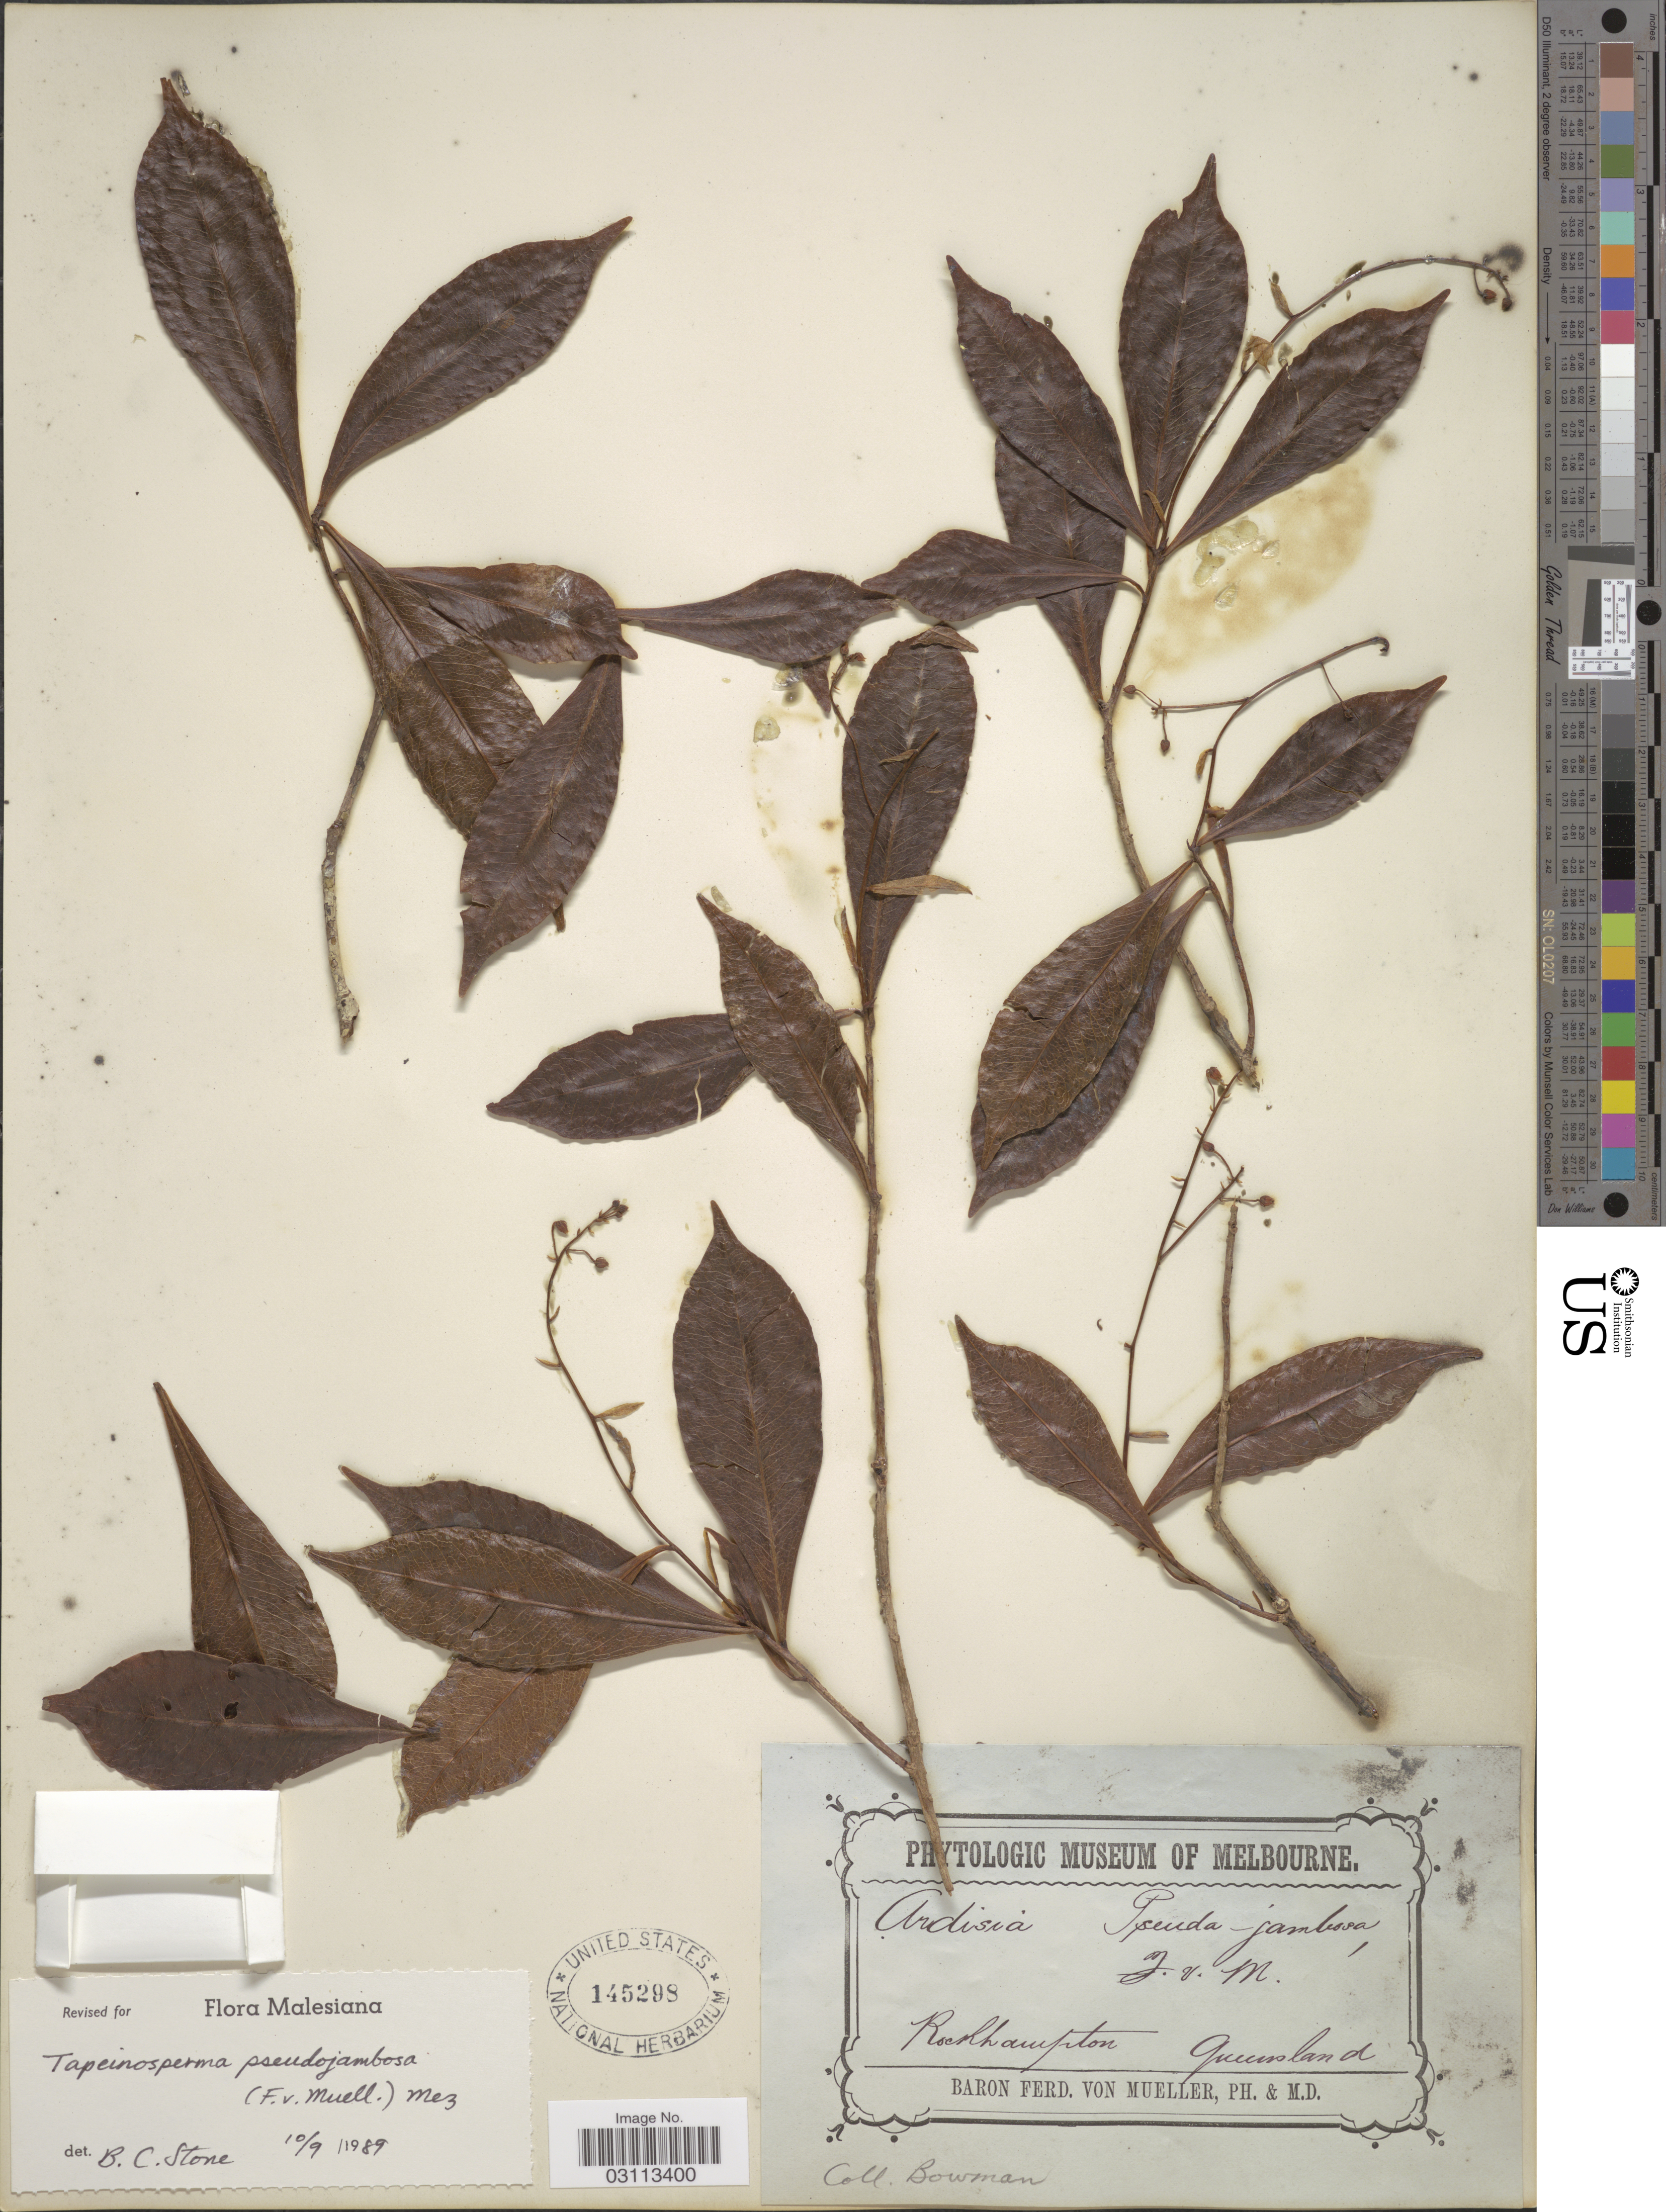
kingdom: Plantae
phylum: Tracheophyta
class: Magnoliopsida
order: Ericales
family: Primulaceae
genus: Tapeinosperma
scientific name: Tapeinosperma pseudojambosa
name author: (F. Muell.) Mez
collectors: Bowman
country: Australia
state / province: Queensland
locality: Rockhampton.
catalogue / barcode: US 145298